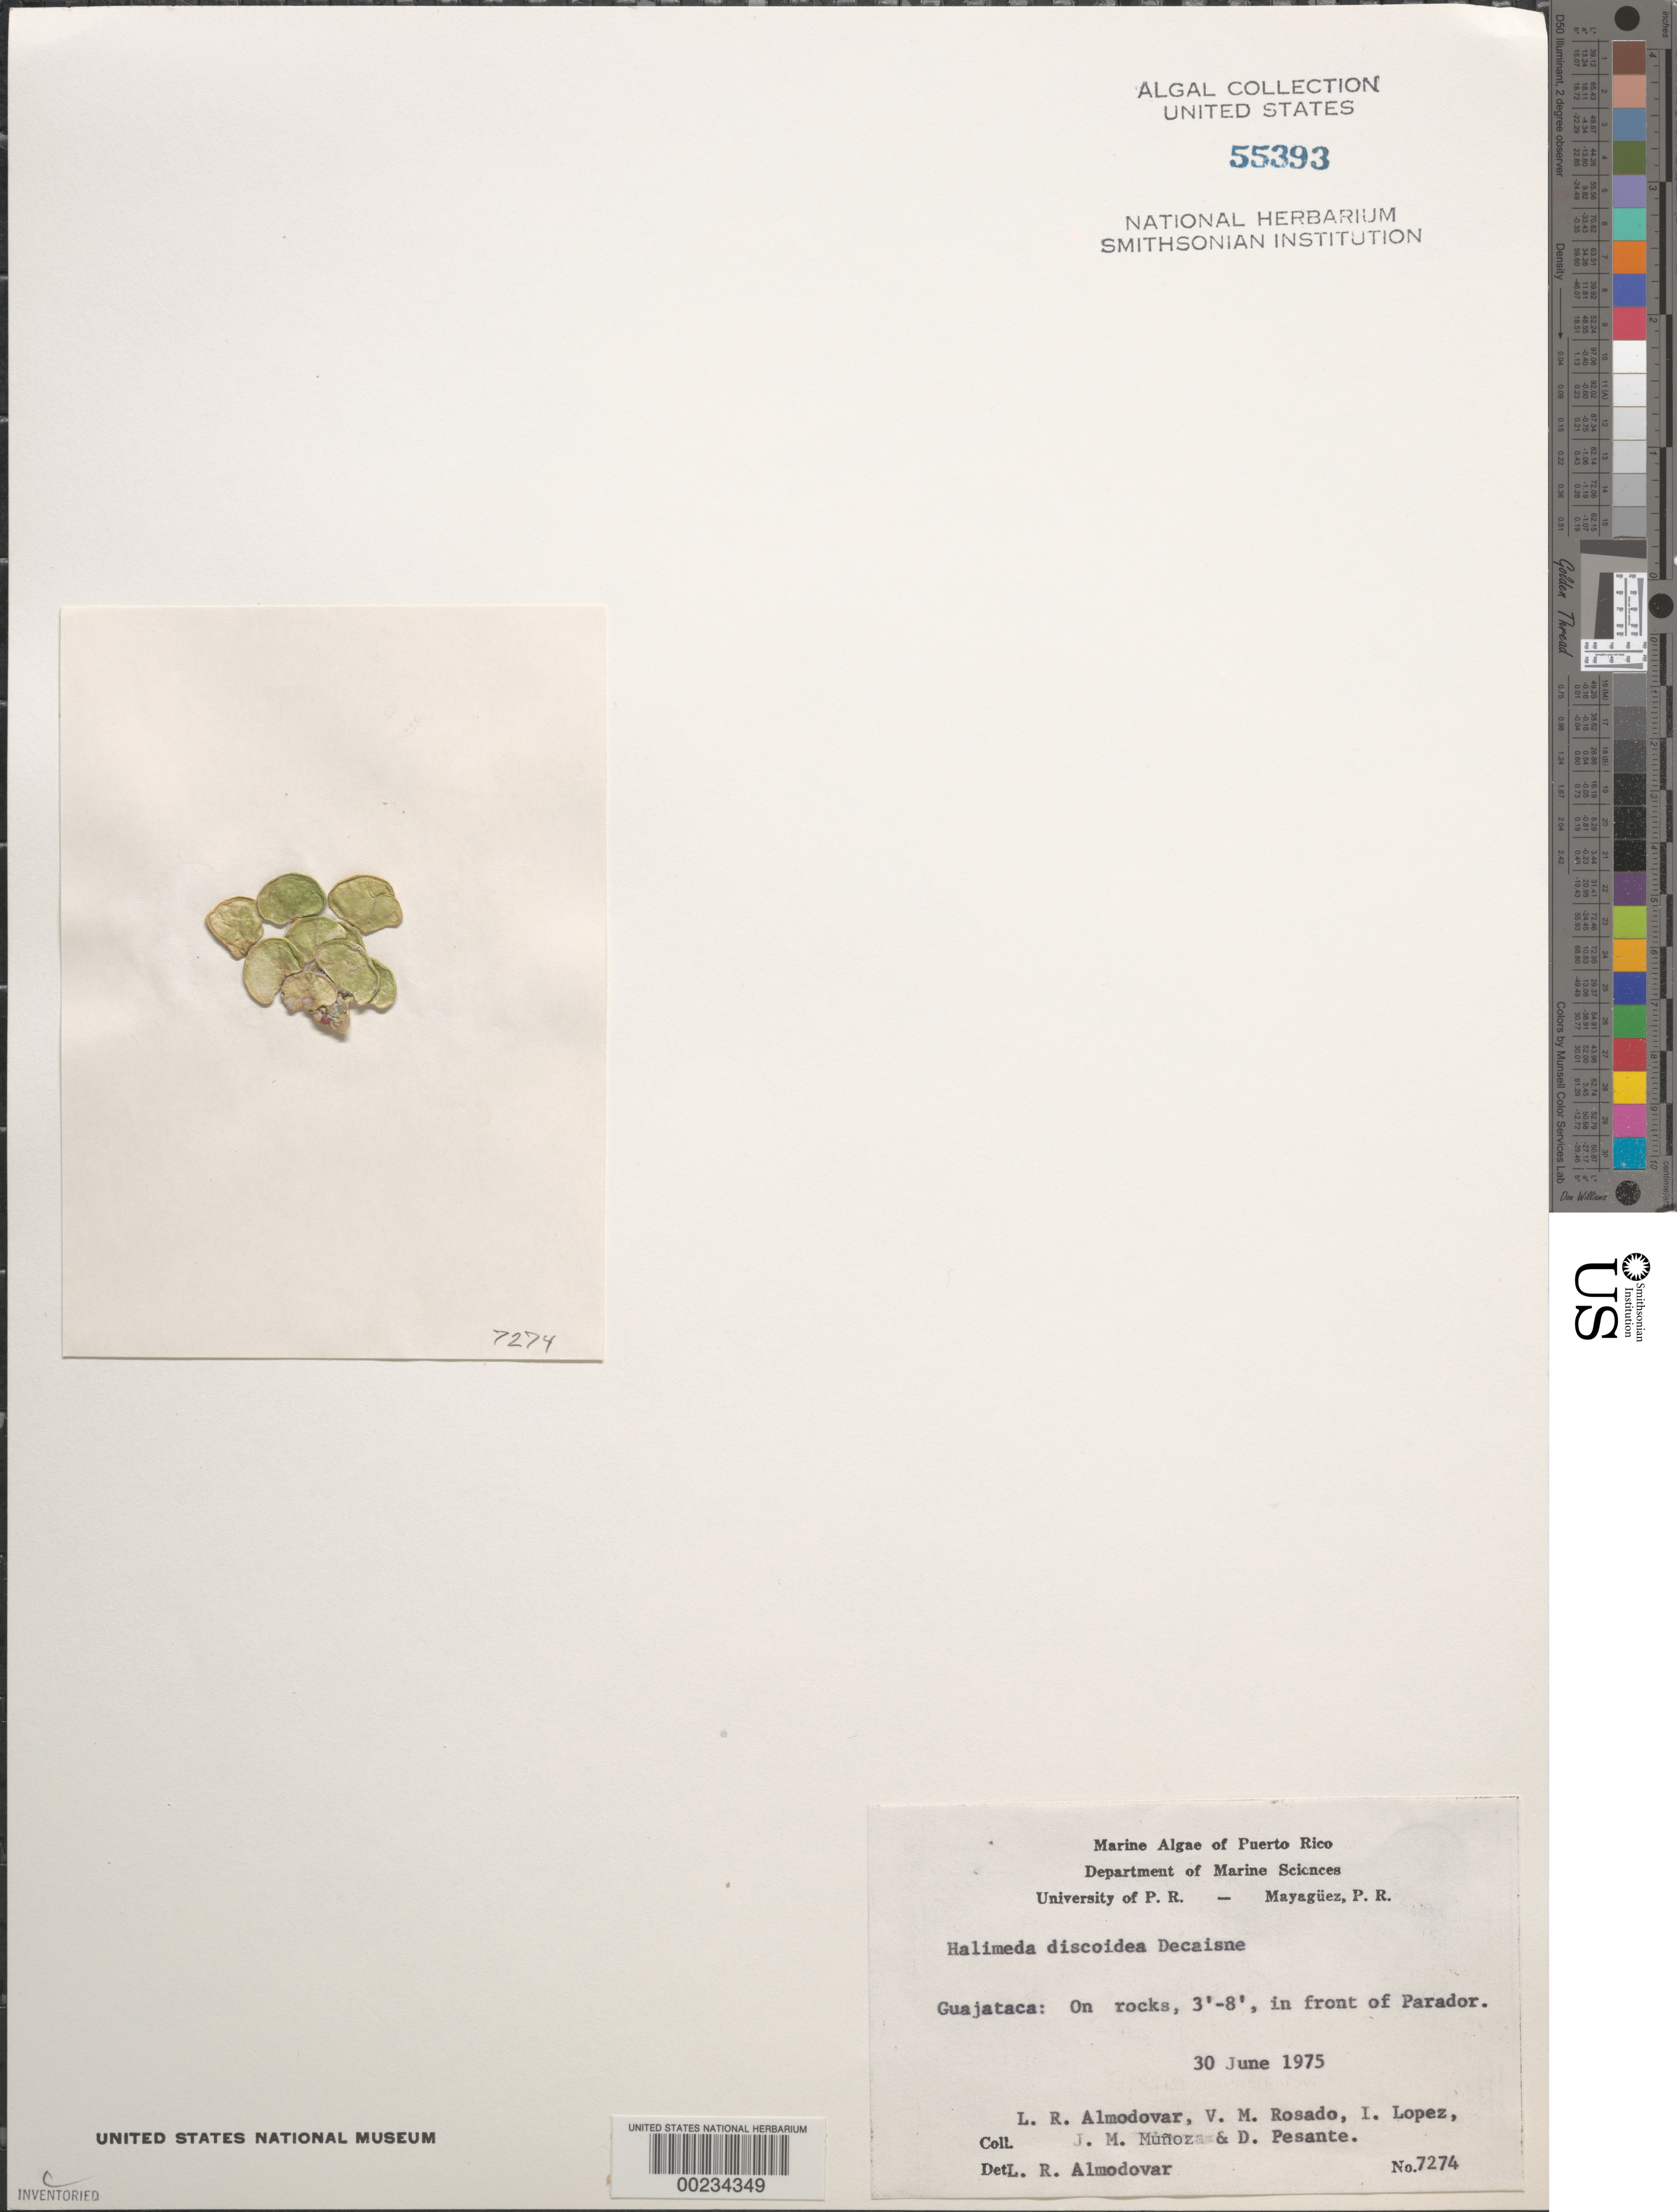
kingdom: Plantae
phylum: Chlorophyta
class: Ulvophyceae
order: Bryopsidales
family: Halimedaceae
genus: Halimeda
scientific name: Halimeda discoidea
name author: Decne.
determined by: Almodovar, L. R.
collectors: L. Almodovar, V. Rosado, I. Lopéz, M. Muñoz & D. Pesante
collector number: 7274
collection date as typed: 30 Jun 1975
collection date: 1975-06-30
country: Puerto Rico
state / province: Guajataca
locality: Parador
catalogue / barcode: US 55393